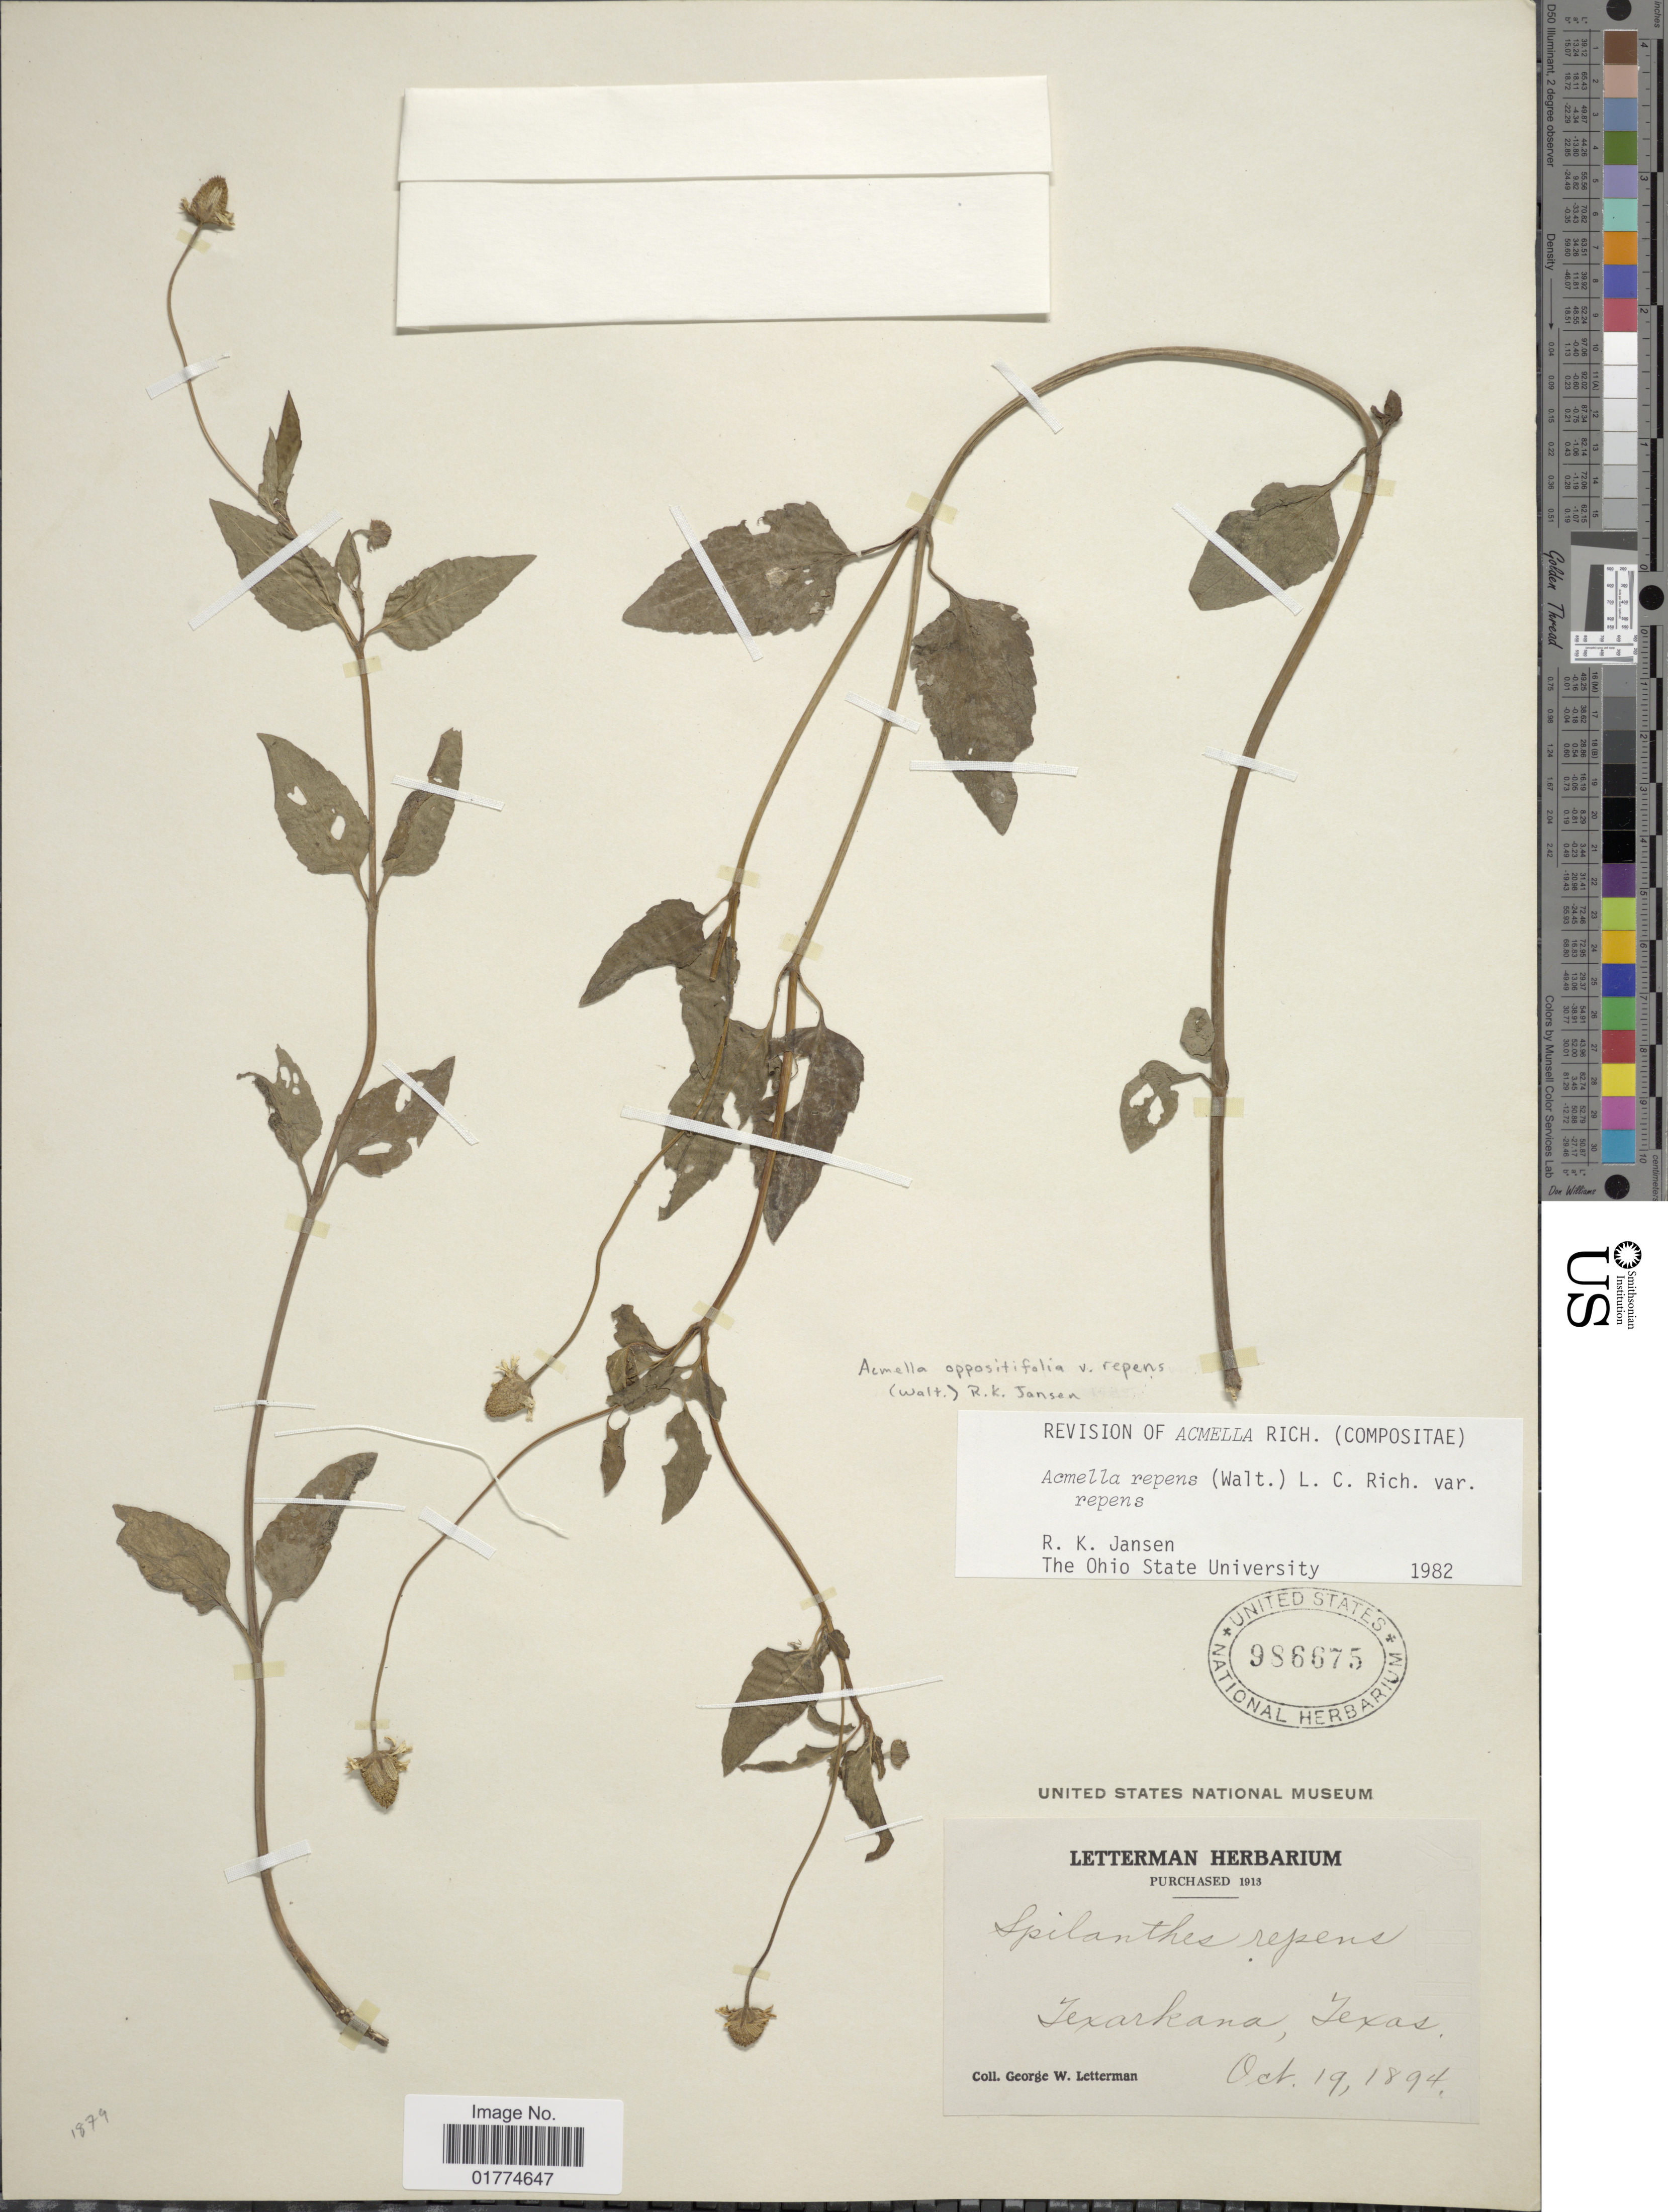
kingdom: Plantae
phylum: Tracheophyta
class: Magnoliopsida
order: Asterales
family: Asteraceae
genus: Acmella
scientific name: Acmella oppositifolia var. repens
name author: (Walter) R.K. Jansen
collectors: G. W. Letterman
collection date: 1894-10-19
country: United States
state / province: Texas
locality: Texarkana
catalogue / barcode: US 986675